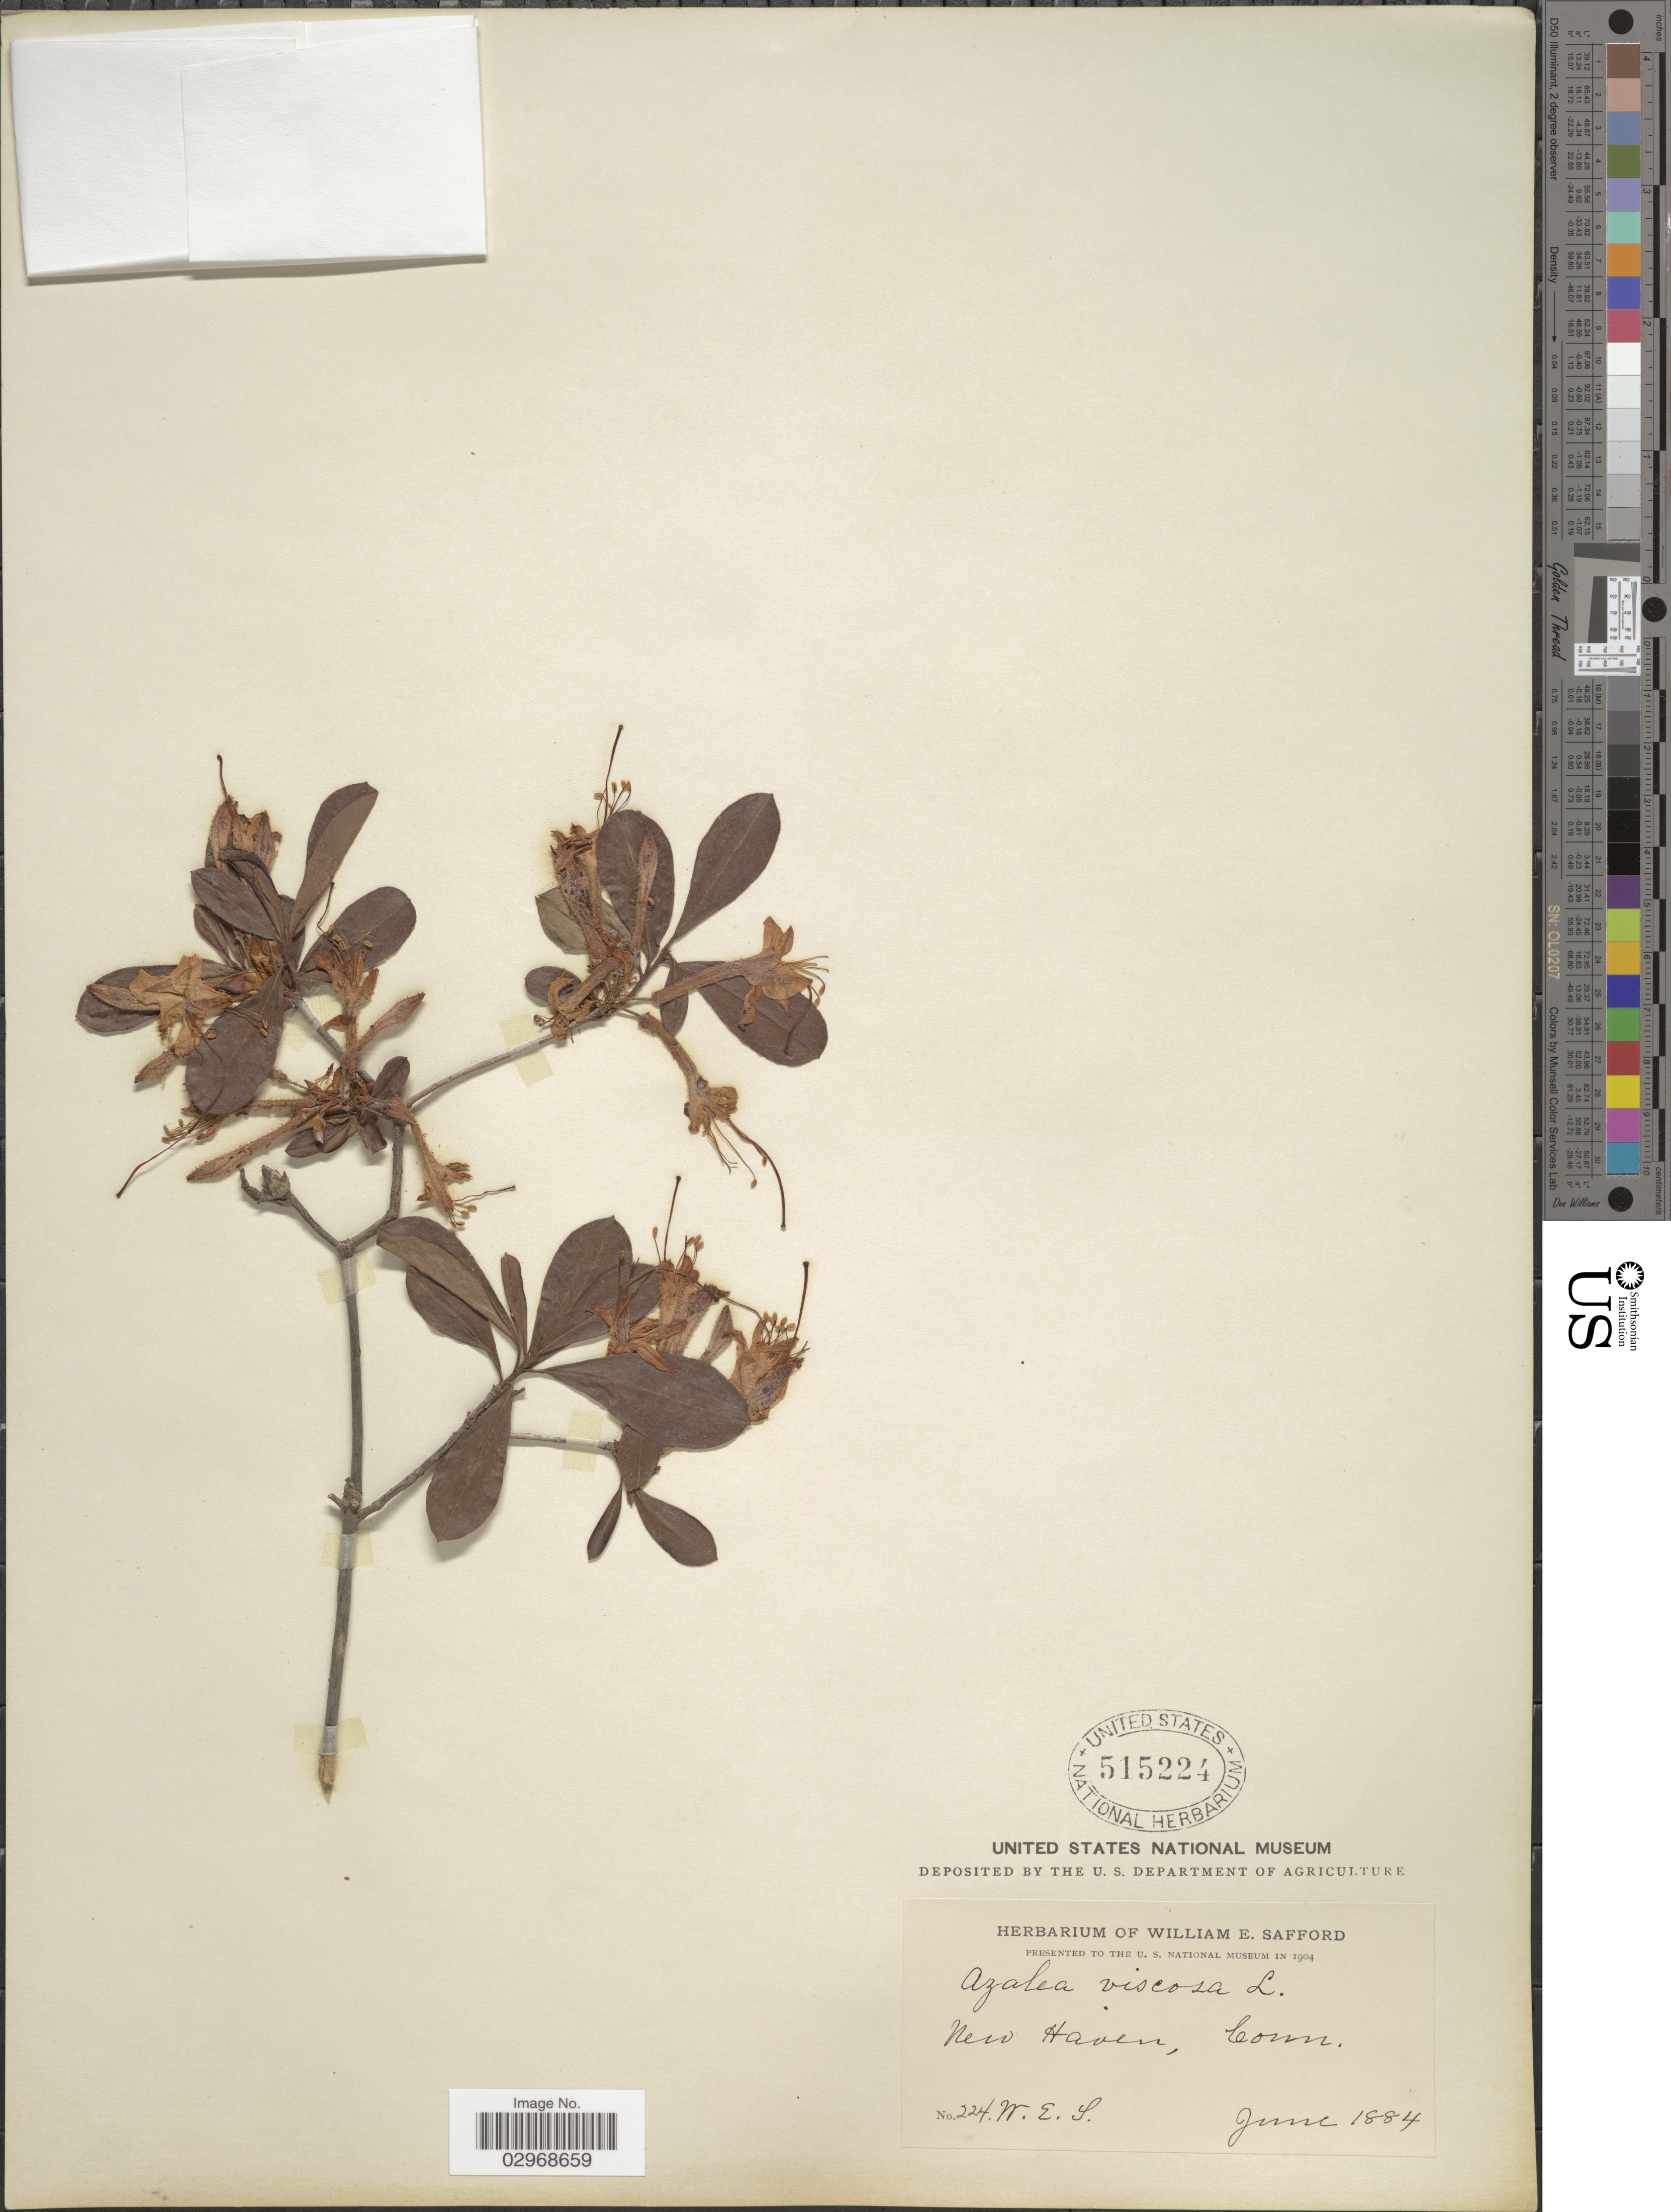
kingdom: Plantae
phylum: Tracheophyta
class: Magnoliopsida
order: Ericales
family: Ericaceae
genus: Rhododendron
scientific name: Rhododendron viscosum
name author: (L.) Torr.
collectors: W. E. Safford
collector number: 224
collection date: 1884-06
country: United States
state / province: Connecticut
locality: New Haven, Conn.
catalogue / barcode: US 515224